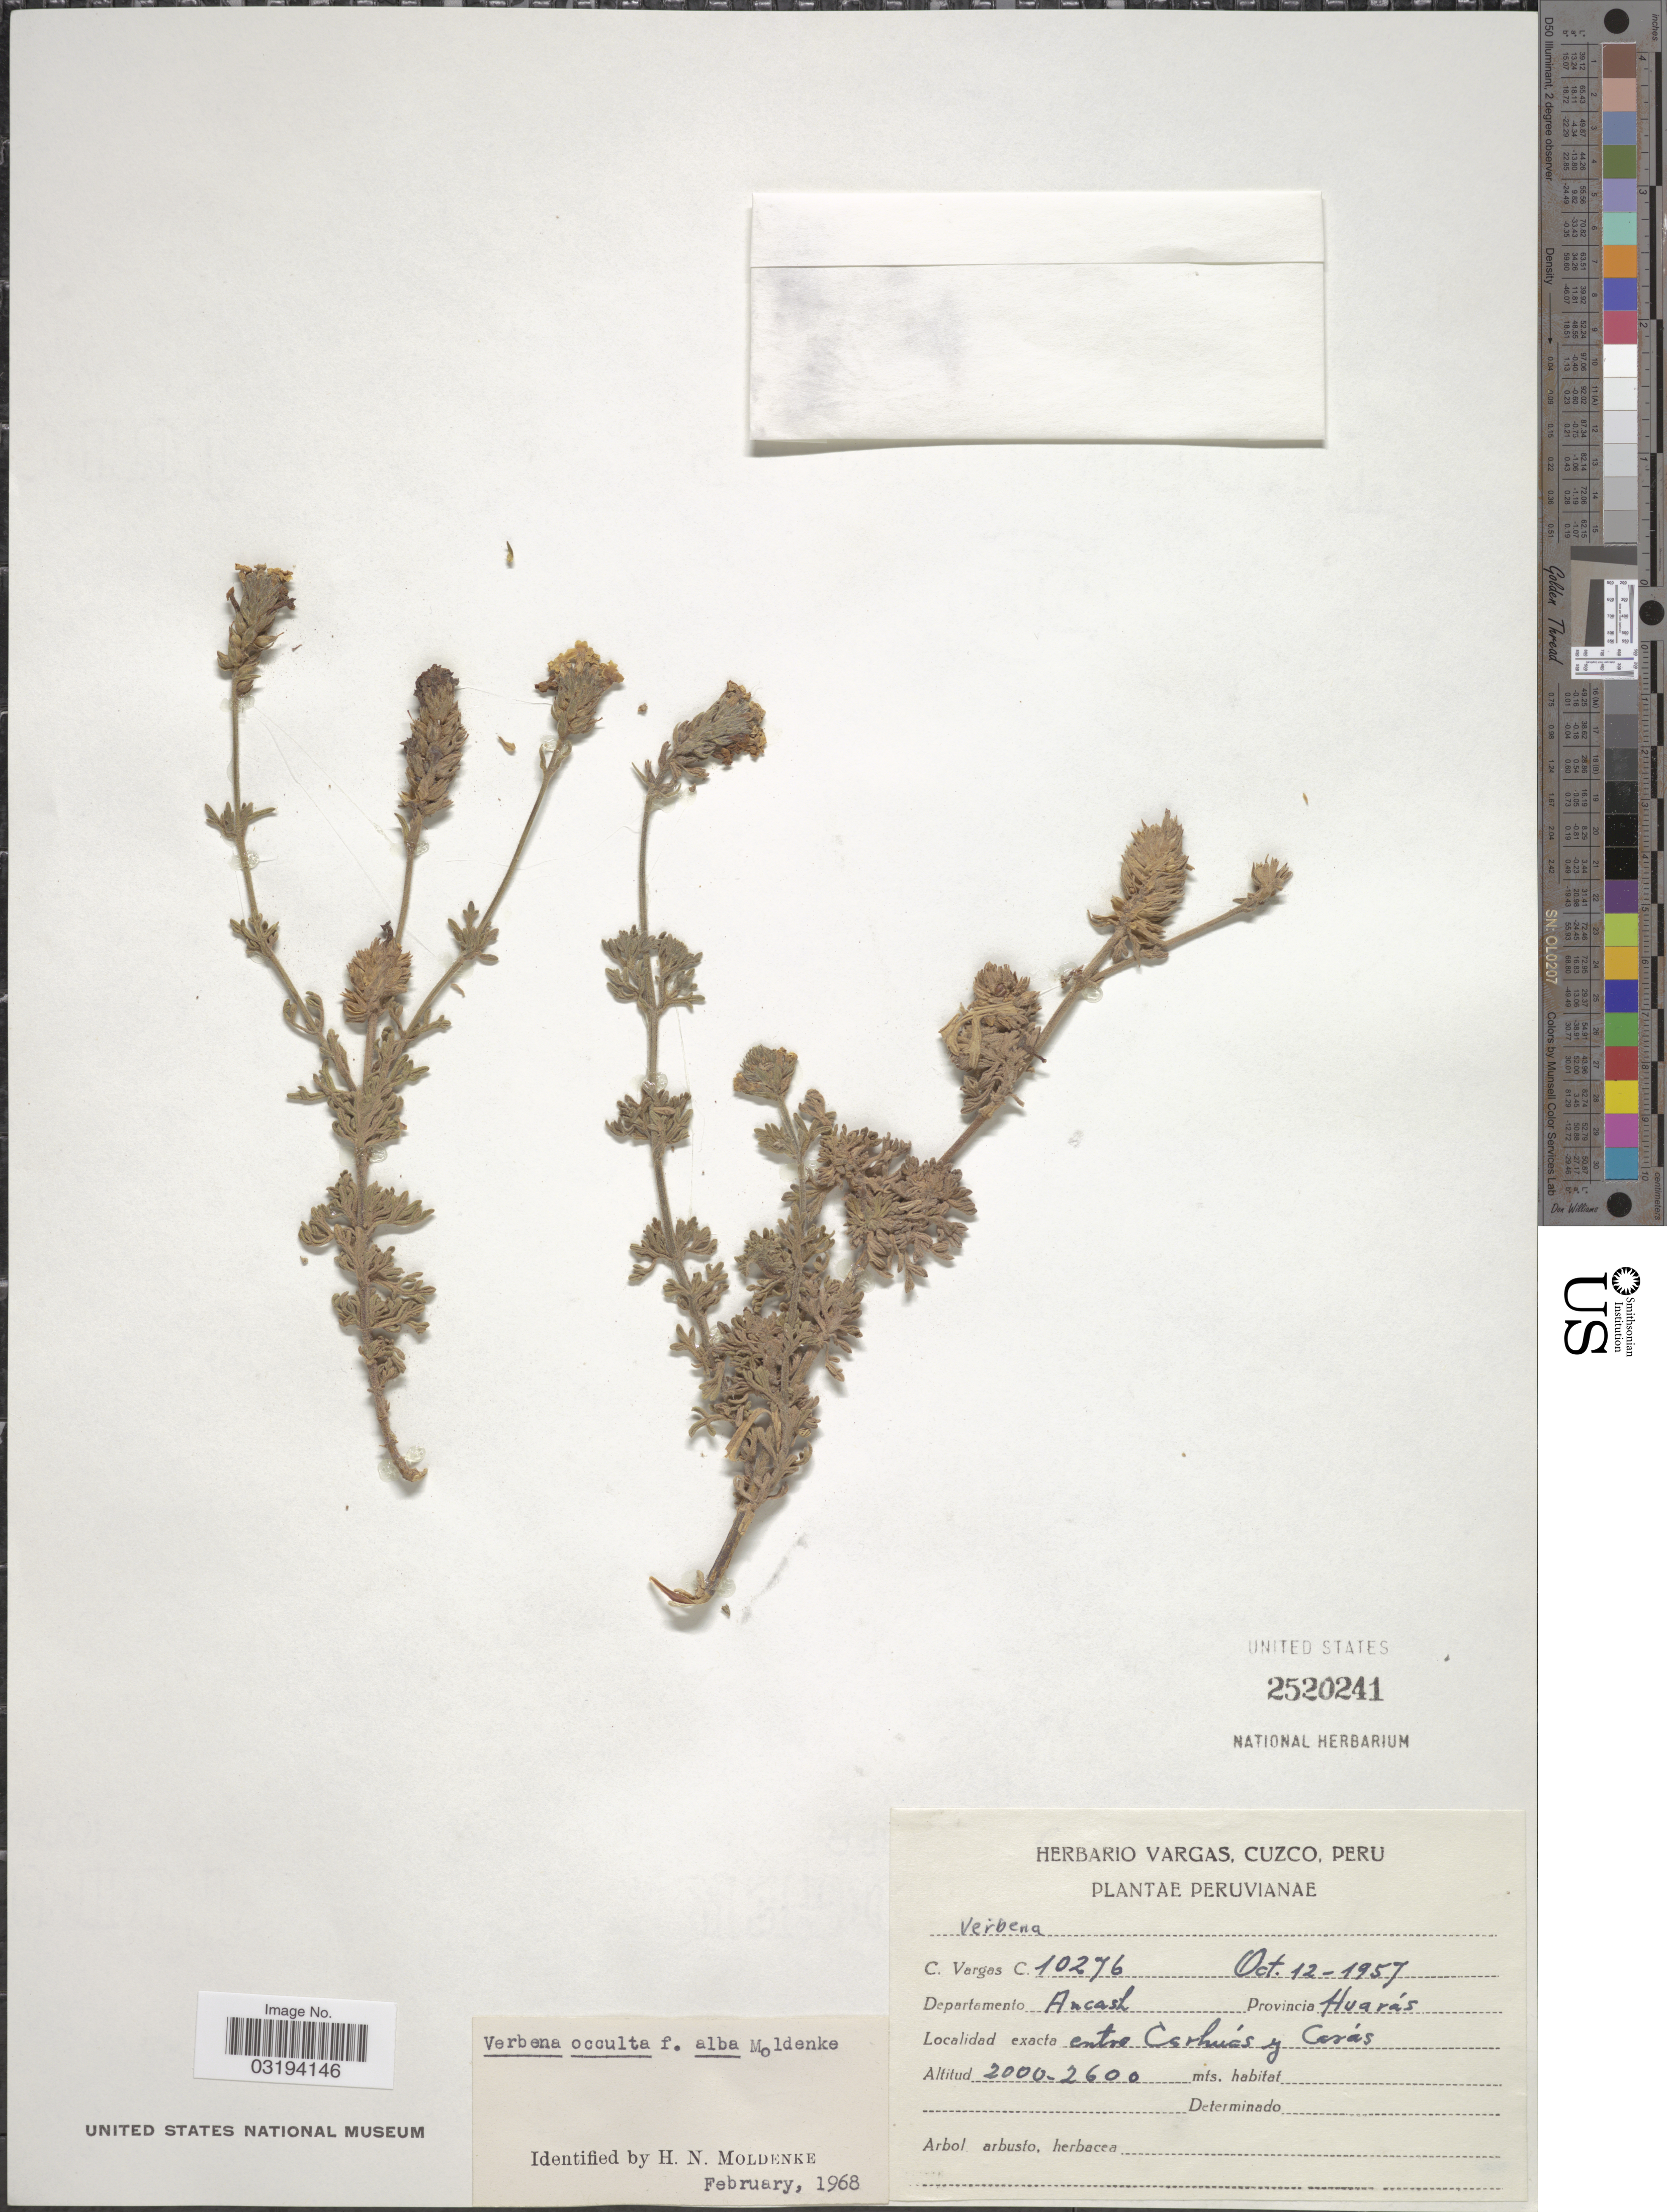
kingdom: Plantae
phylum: Tracheophyta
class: Magnoliopsida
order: Lamiales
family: Verbenaceae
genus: Verbena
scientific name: Verbena occulta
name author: Moldenke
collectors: C. Vargas Calderón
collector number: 10276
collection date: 1957-10-12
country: Peru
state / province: Ancash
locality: Departamento Ancash. Provincia Huarás. Entre Carhuás y Carás.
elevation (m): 2000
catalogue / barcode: US 2520241